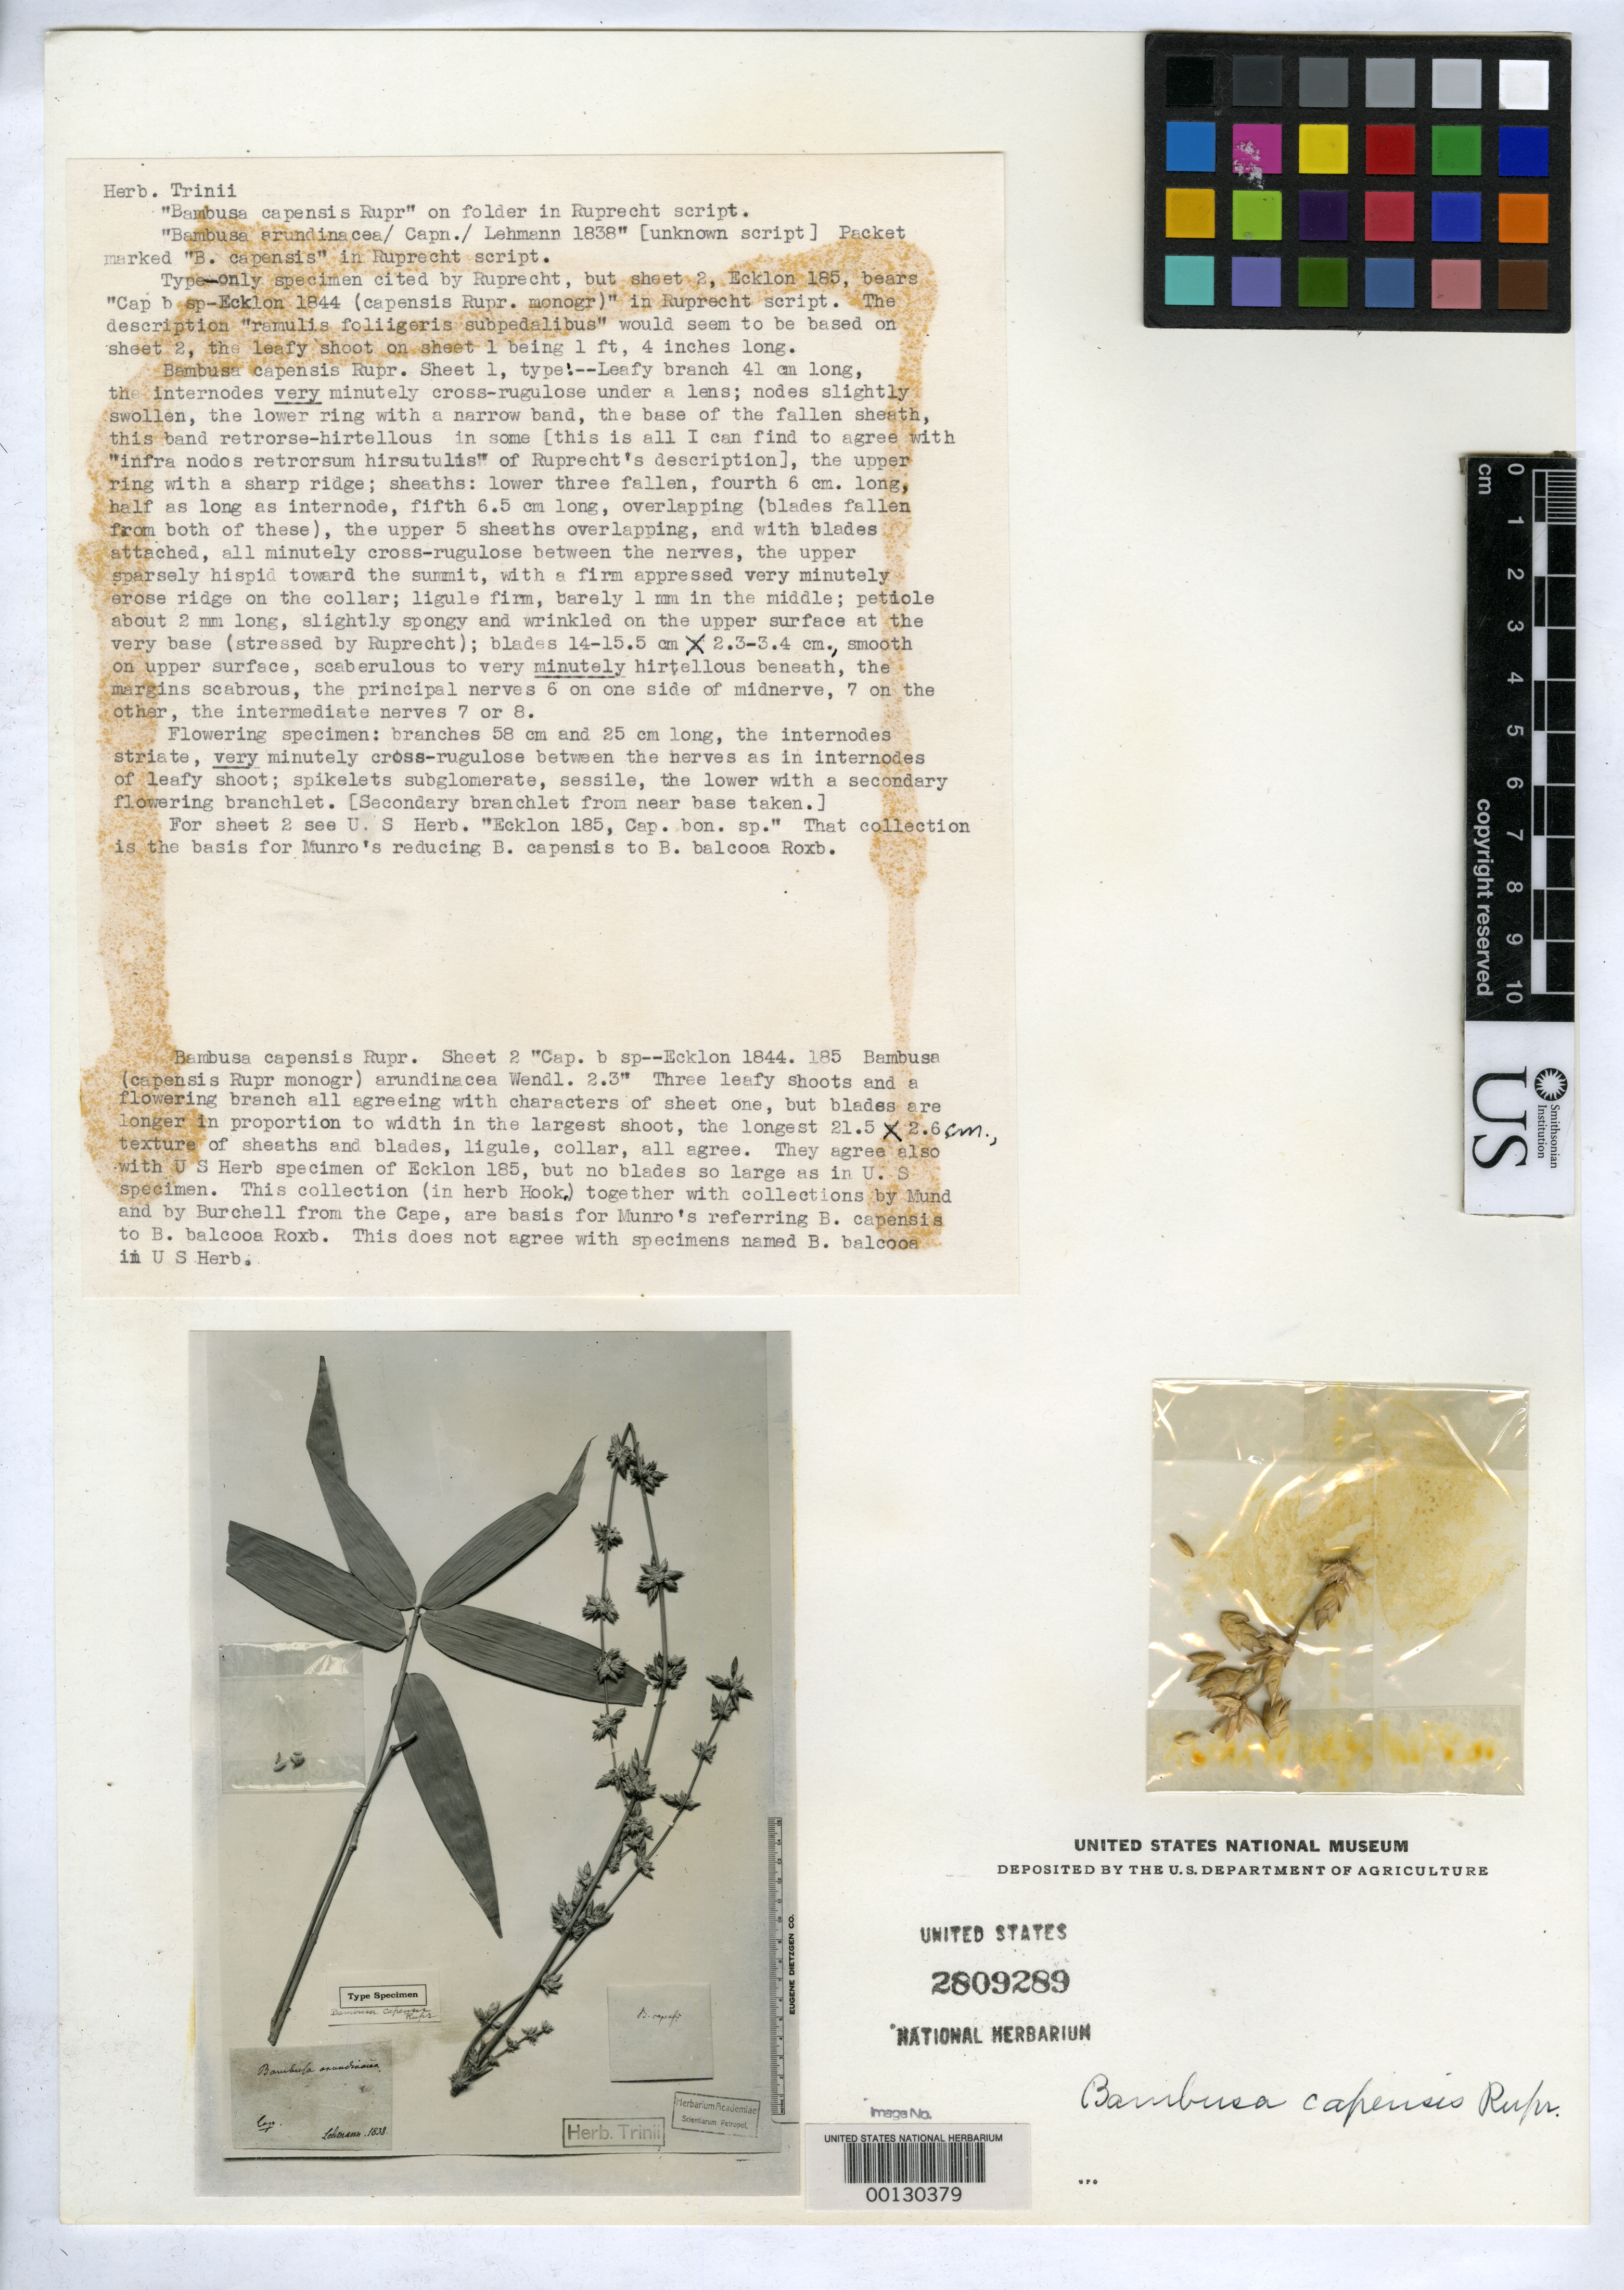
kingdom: Plantae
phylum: Tracheophyta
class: Liliopsida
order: Poales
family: Poaceae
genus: Bambusa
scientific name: Bambusa capensis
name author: Rupr.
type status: Type Material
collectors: F. C. Lehmann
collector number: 1838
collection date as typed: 1838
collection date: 1838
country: Panama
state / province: Chiriquí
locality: Around San Felix.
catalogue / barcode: US 2809289